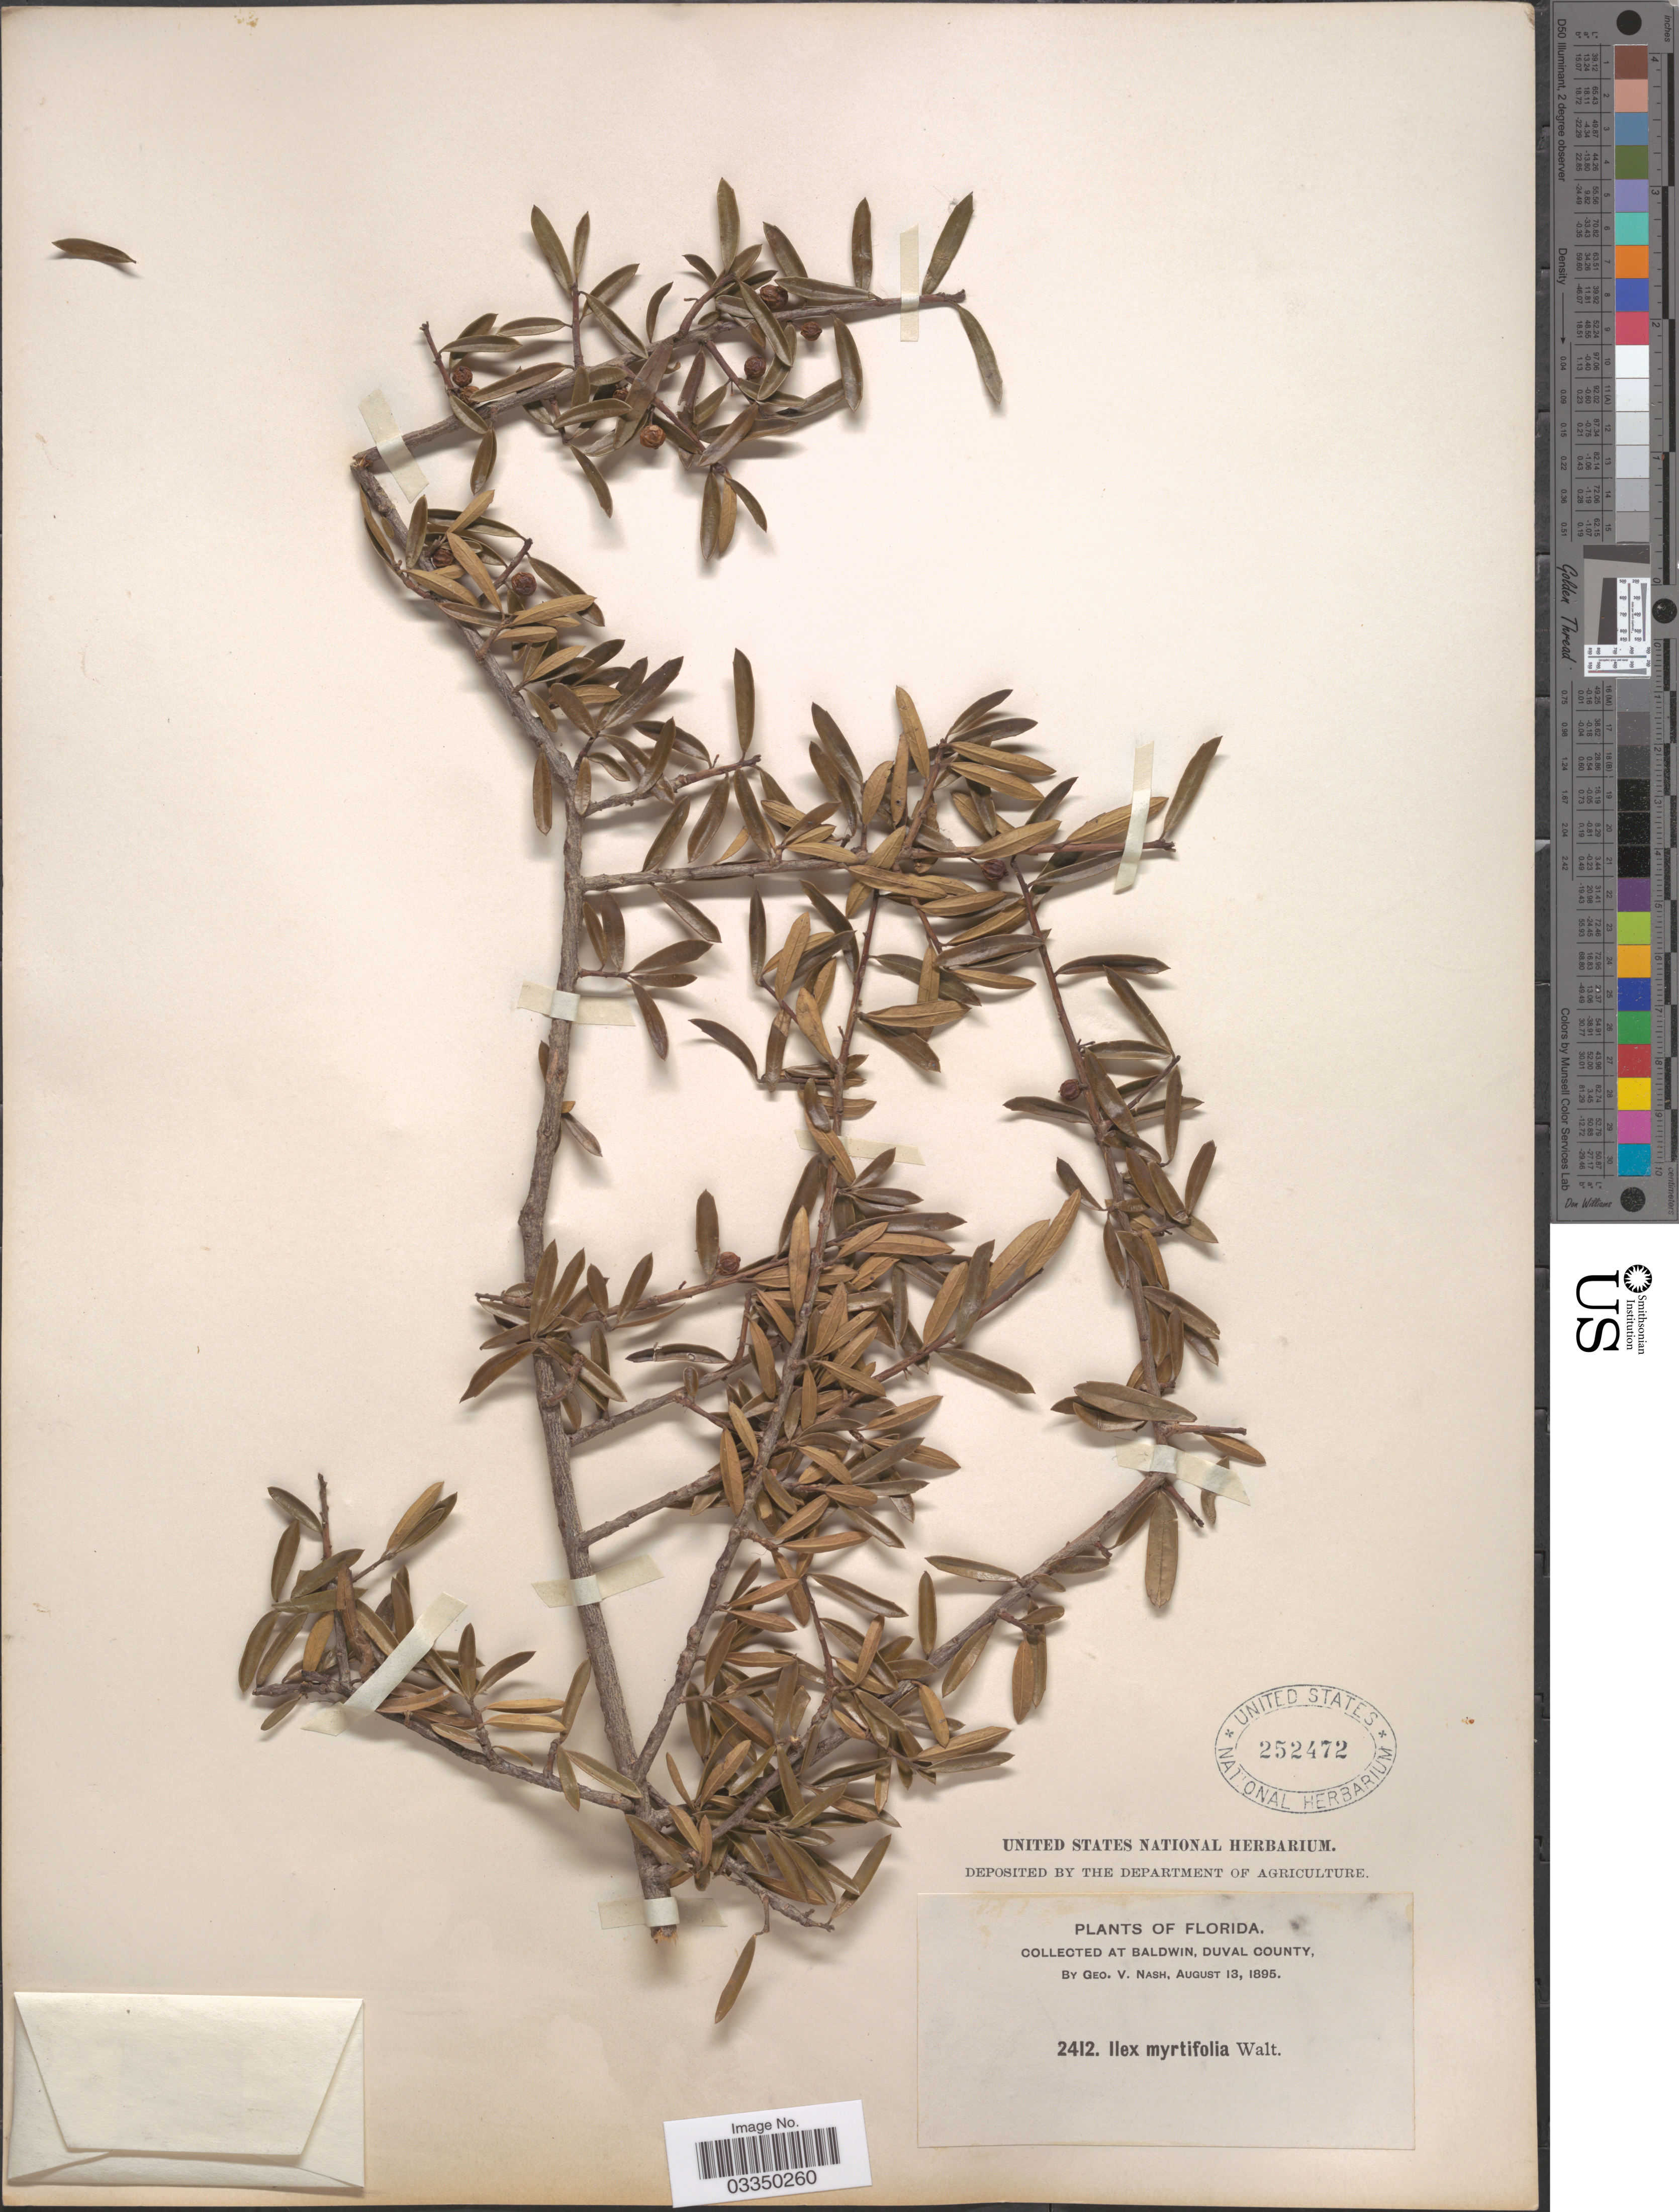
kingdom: Plantae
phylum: Tracheophyta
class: Magnoliopsida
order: Aquifoliales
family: Aquifoliaceae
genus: Ilex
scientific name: Ilex myrtifolia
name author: Walter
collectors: G. V. Nash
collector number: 2412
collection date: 1895-08-13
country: United States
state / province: Florida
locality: At Baldwin, Duval County.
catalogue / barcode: US 252472